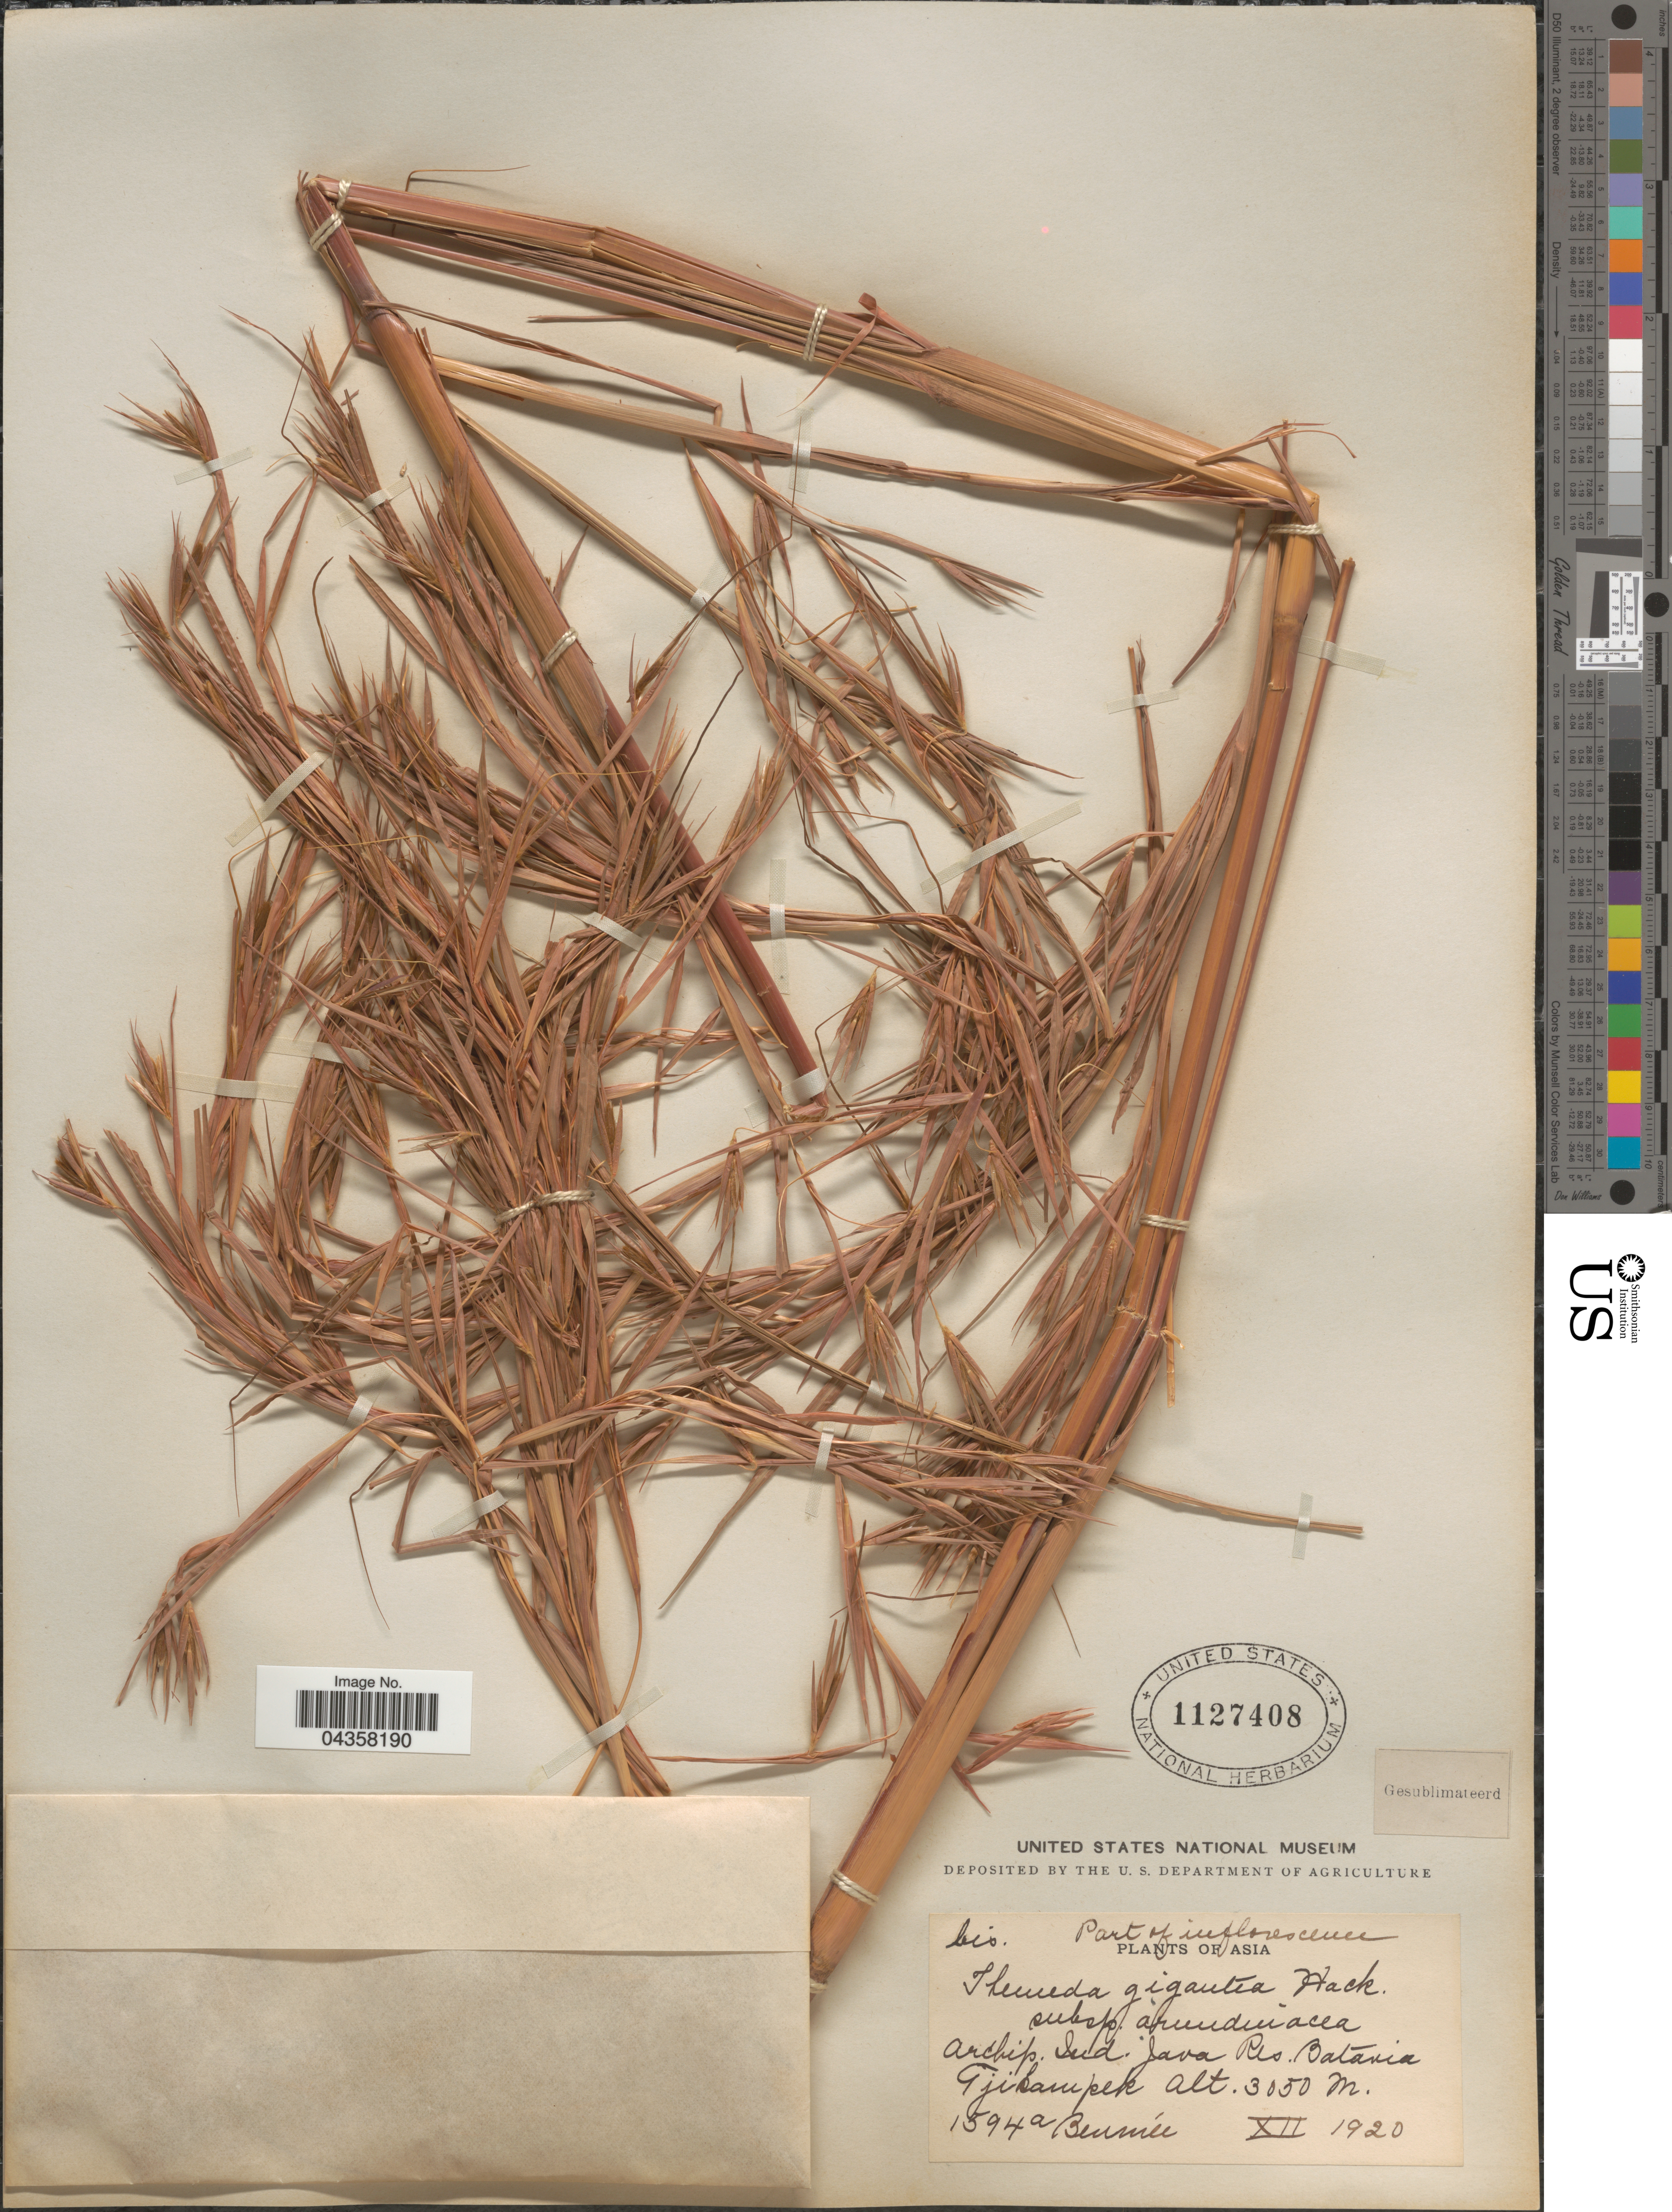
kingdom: Plantae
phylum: Tracheophyta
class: Liliopsida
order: Poales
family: Poaceae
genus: Themeda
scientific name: Themeda gigantea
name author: Hack.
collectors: Beumée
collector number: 1594a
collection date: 1920-12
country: Indonesia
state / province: Java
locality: Archip. Ind. Java Res. Batavia Tjikampek.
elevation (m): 3050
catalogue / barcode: US 1127408